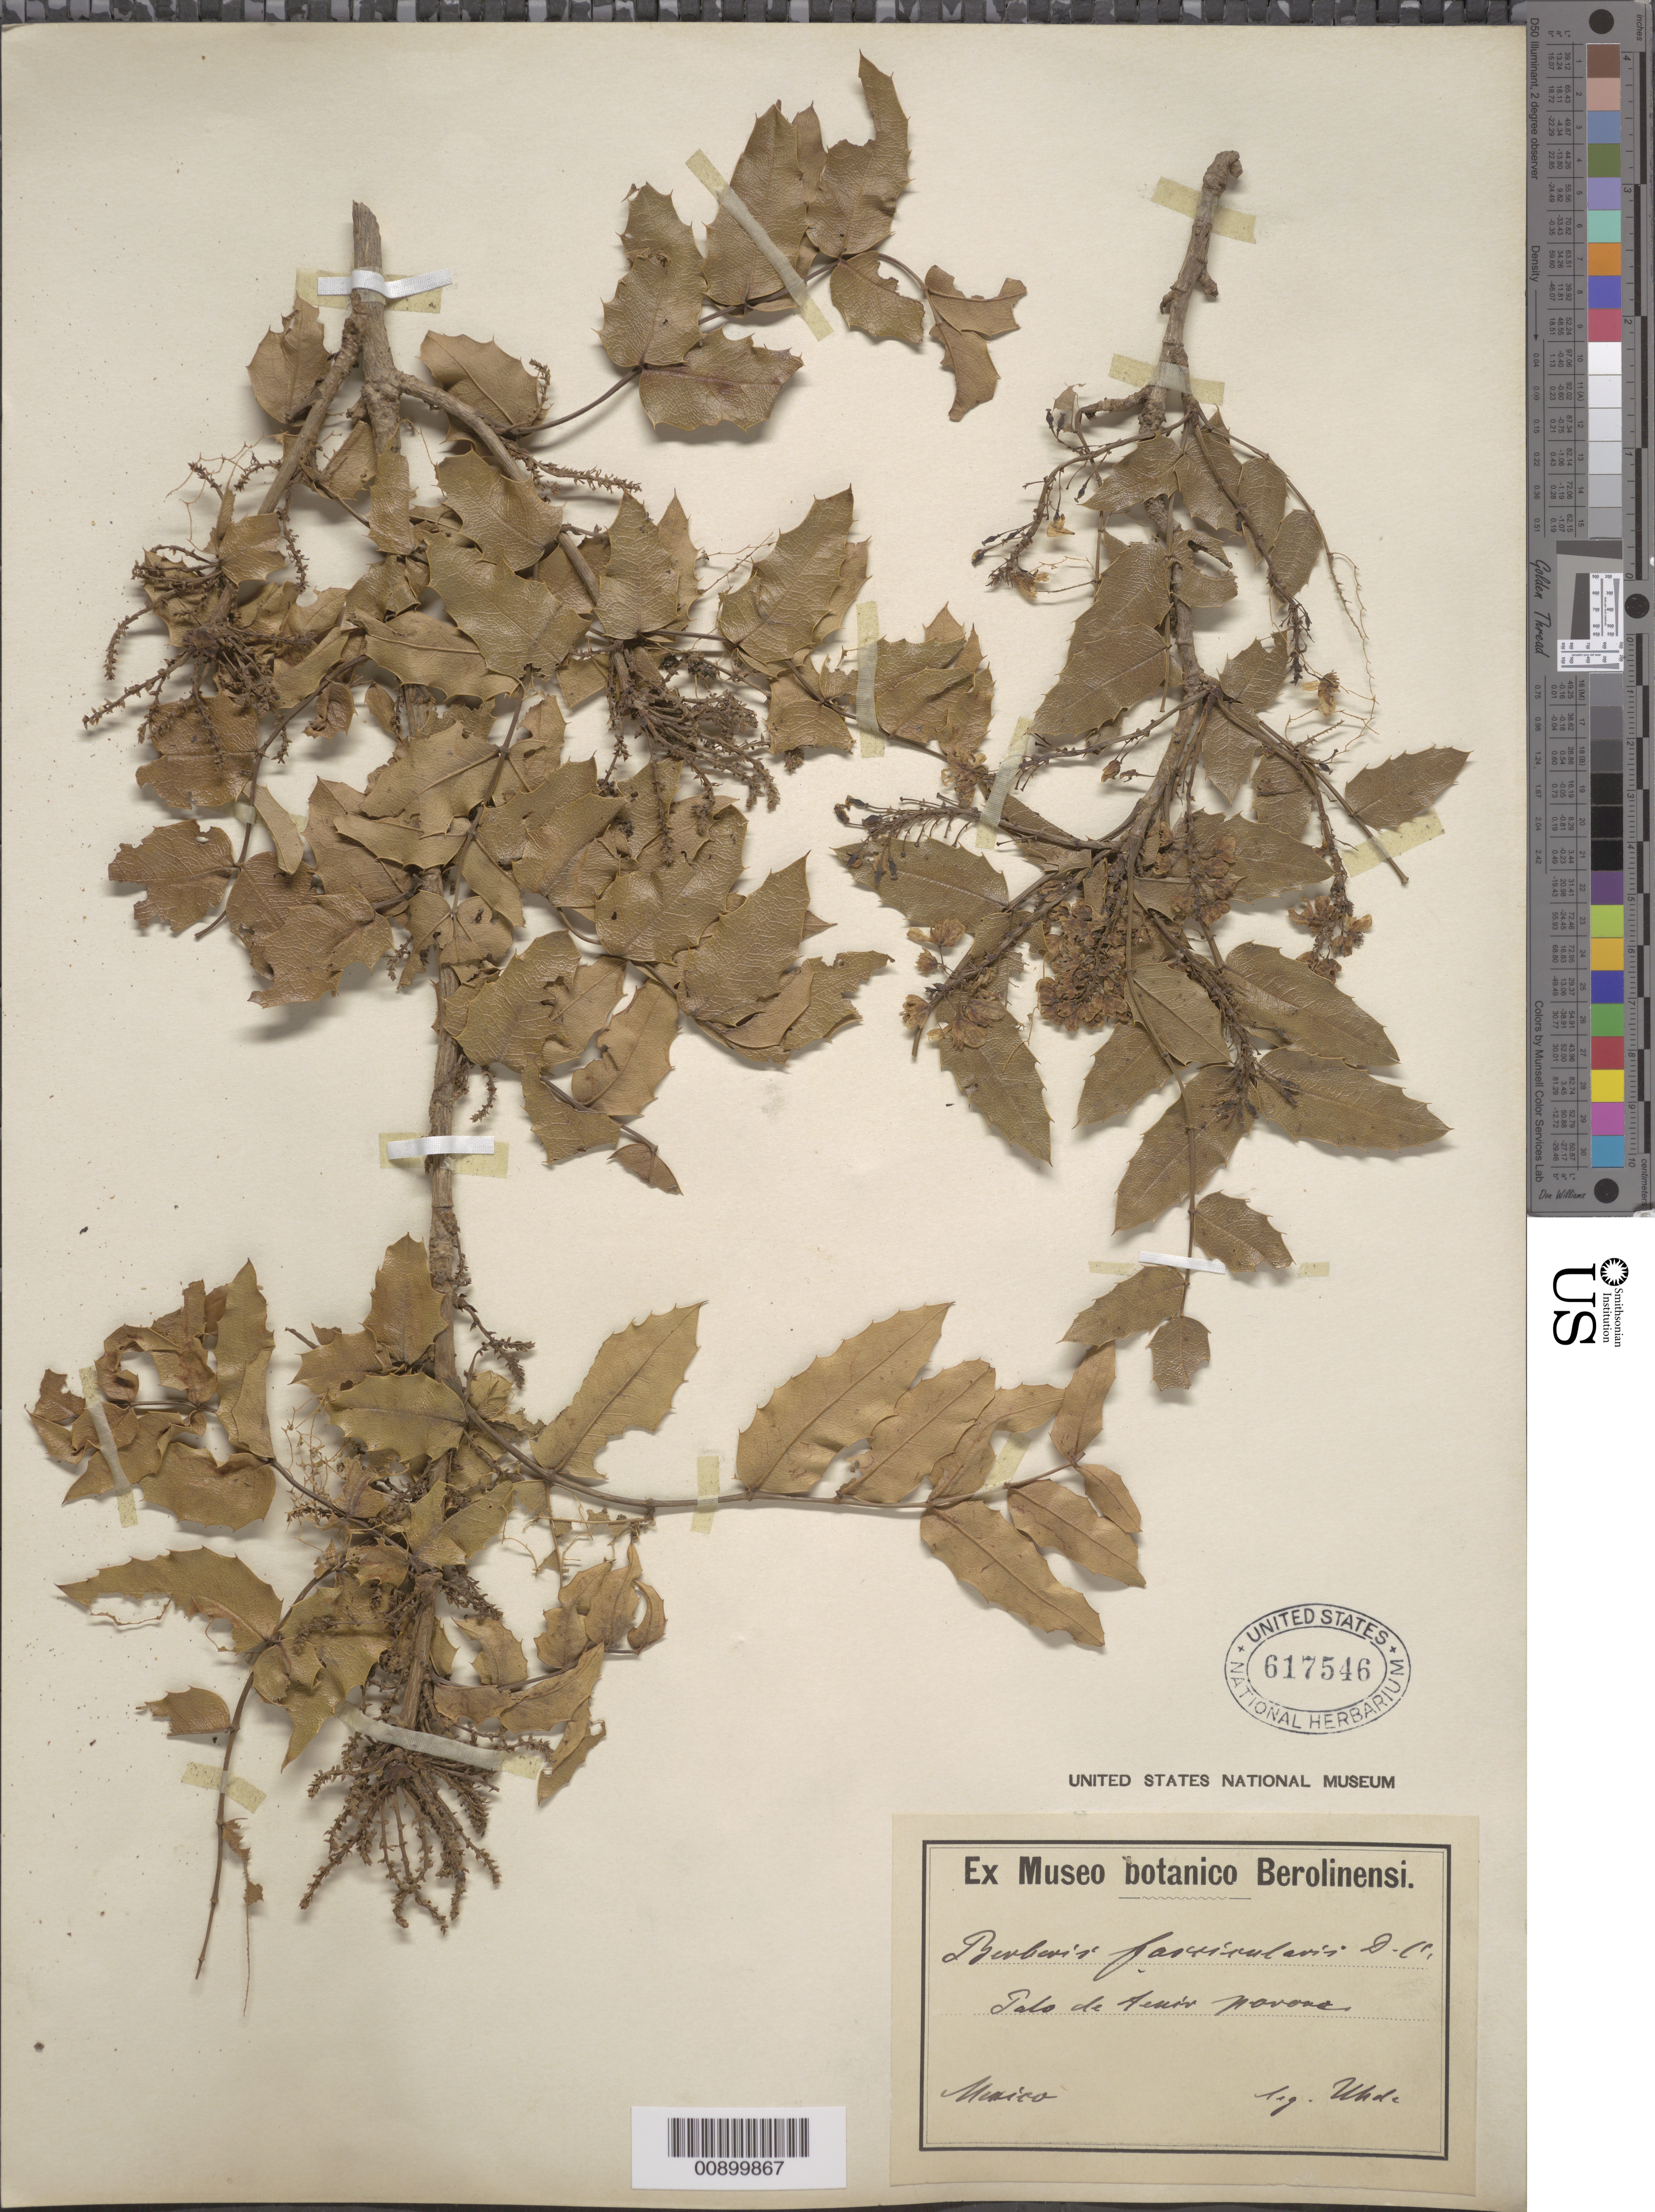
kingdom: Plantae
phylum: Tracheophyta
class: Magnoliopsida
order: Ranunculales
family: Berberidaceae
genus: Mahonia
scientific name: Mahonia fascicularis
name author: DC.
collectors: C. A. Uhde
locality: Mexico.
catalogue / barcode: US 617546